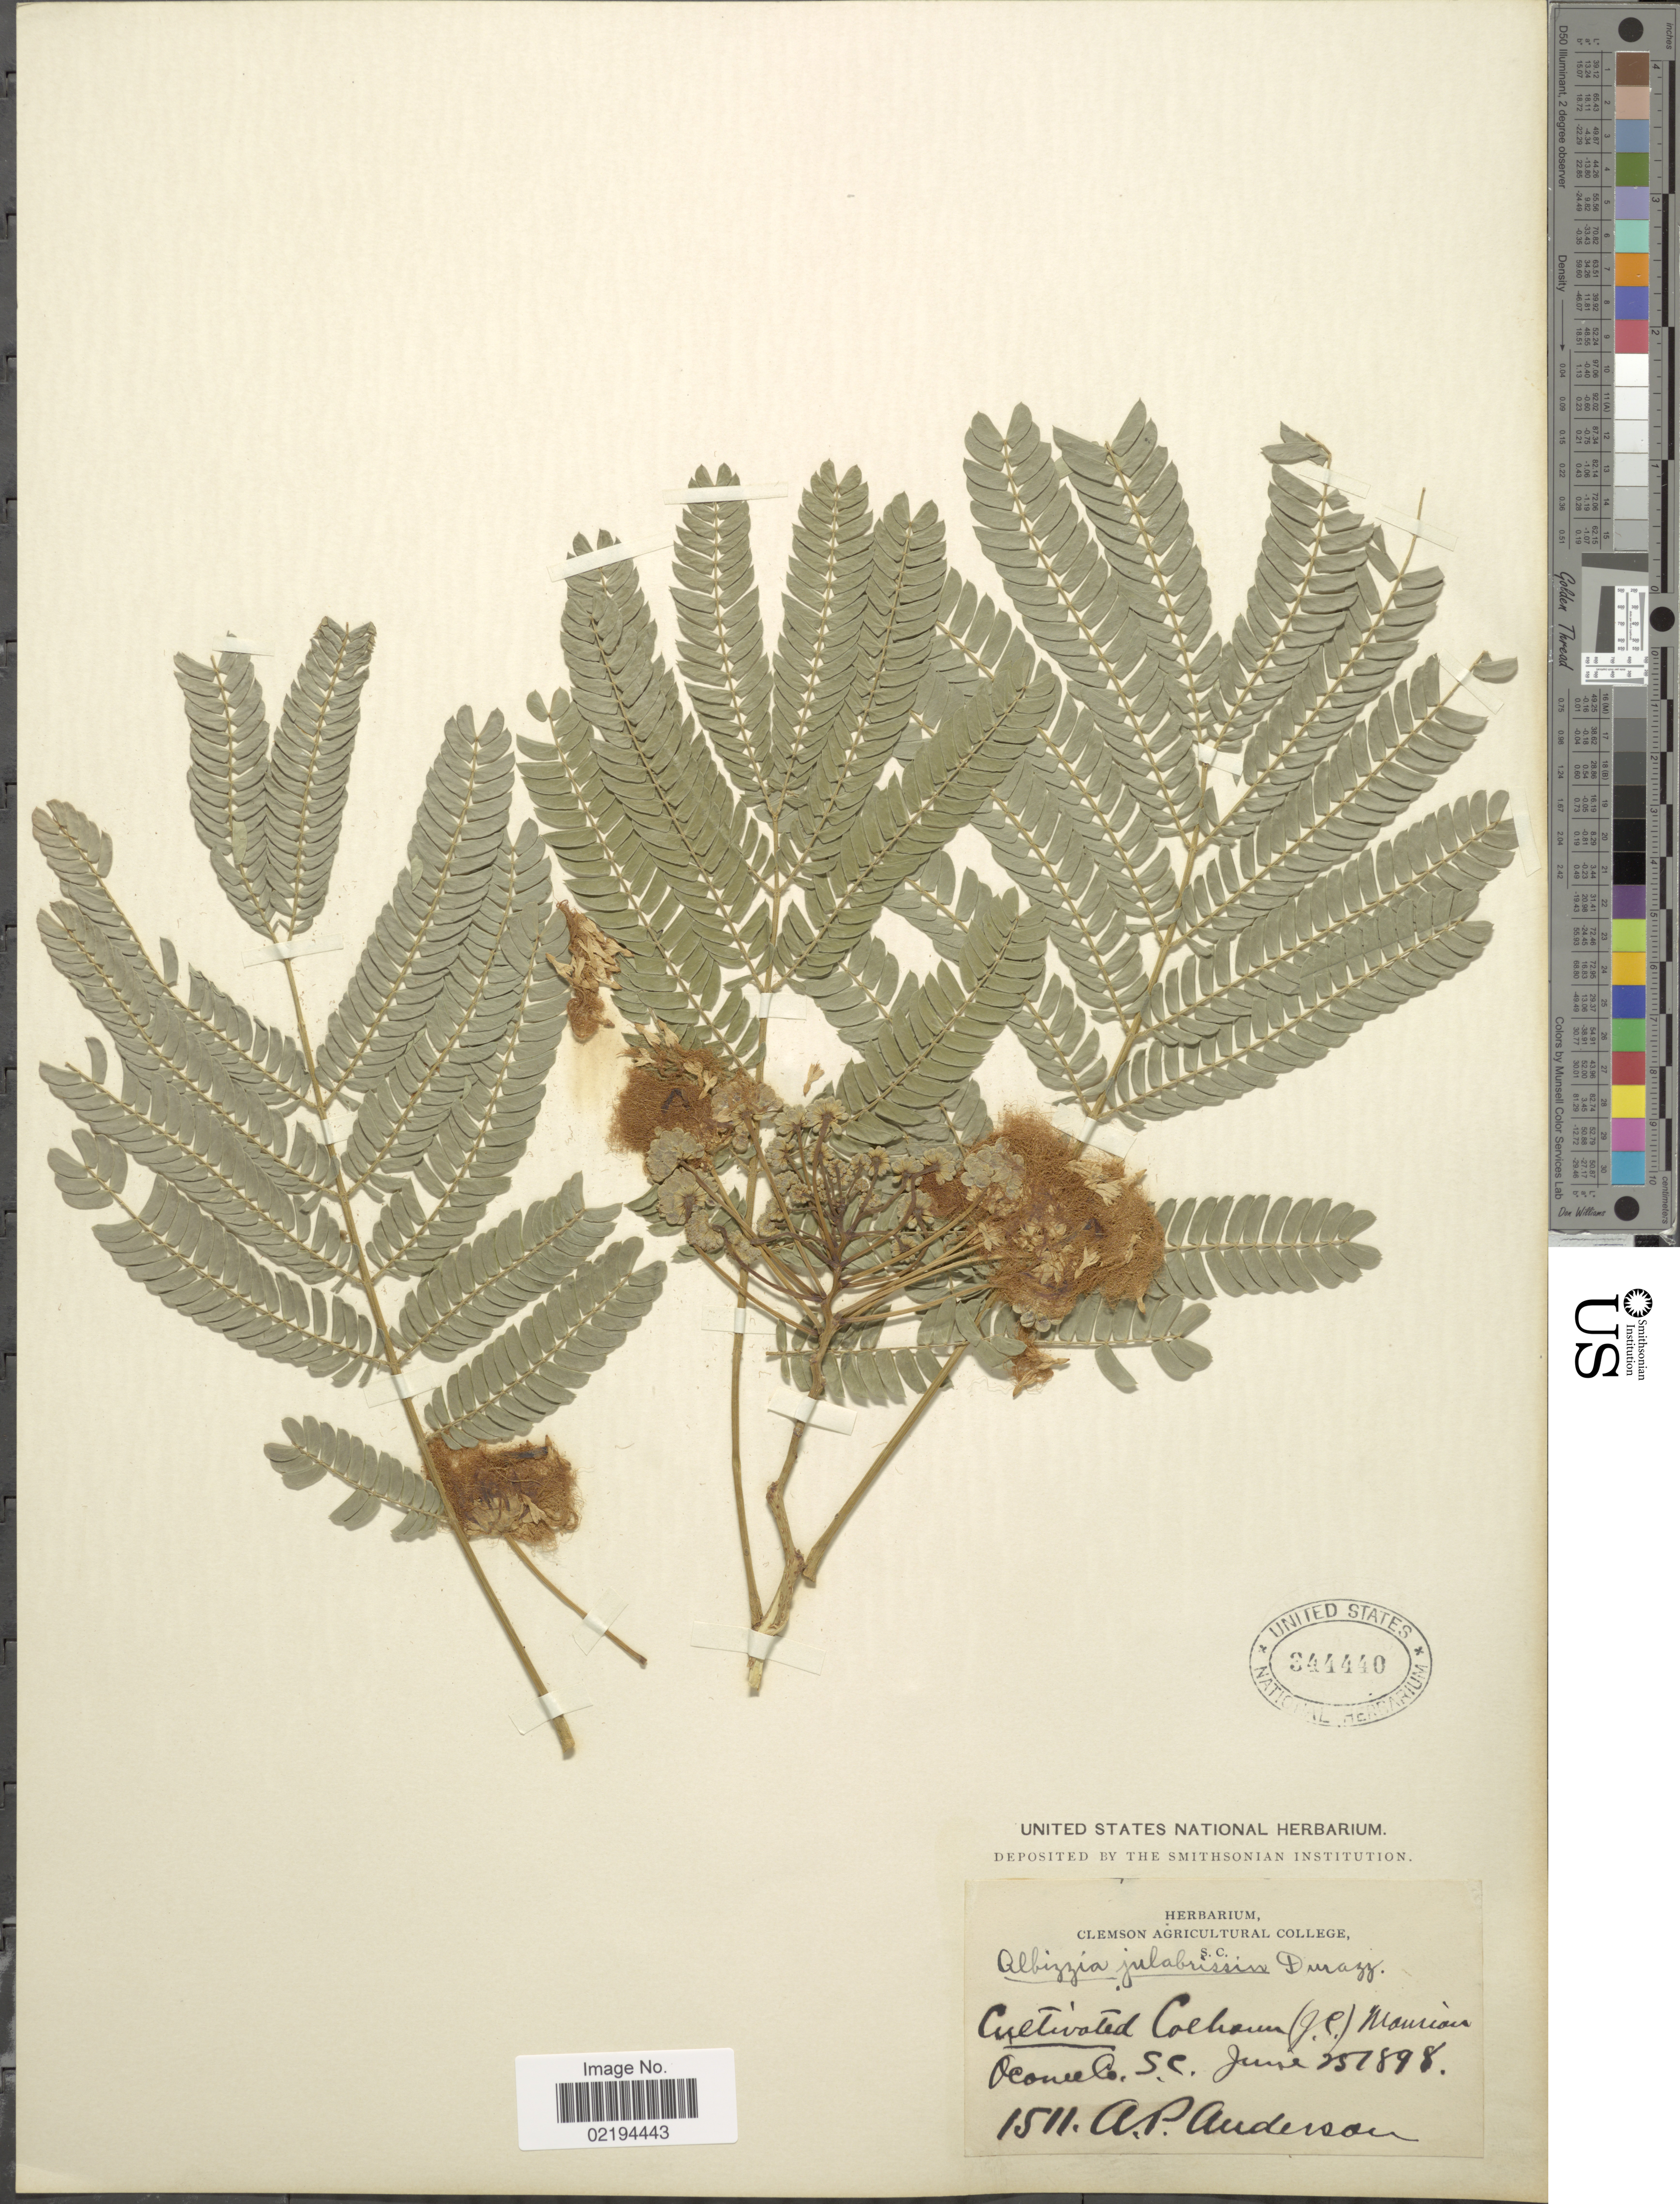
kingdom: Plantae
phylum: Tracheophyta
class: Magnoliopsida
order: Fabales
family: Fabaceae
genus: Albizia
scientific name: Albizia julibrissin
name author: Durazz.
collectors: A. P. Anderson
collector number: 1511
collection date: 1898-06-25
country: United States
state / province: South Carolina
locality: Cultivated Colhaun (J.C.) Mouriowa, Oconee Co.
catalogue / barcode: US 344440